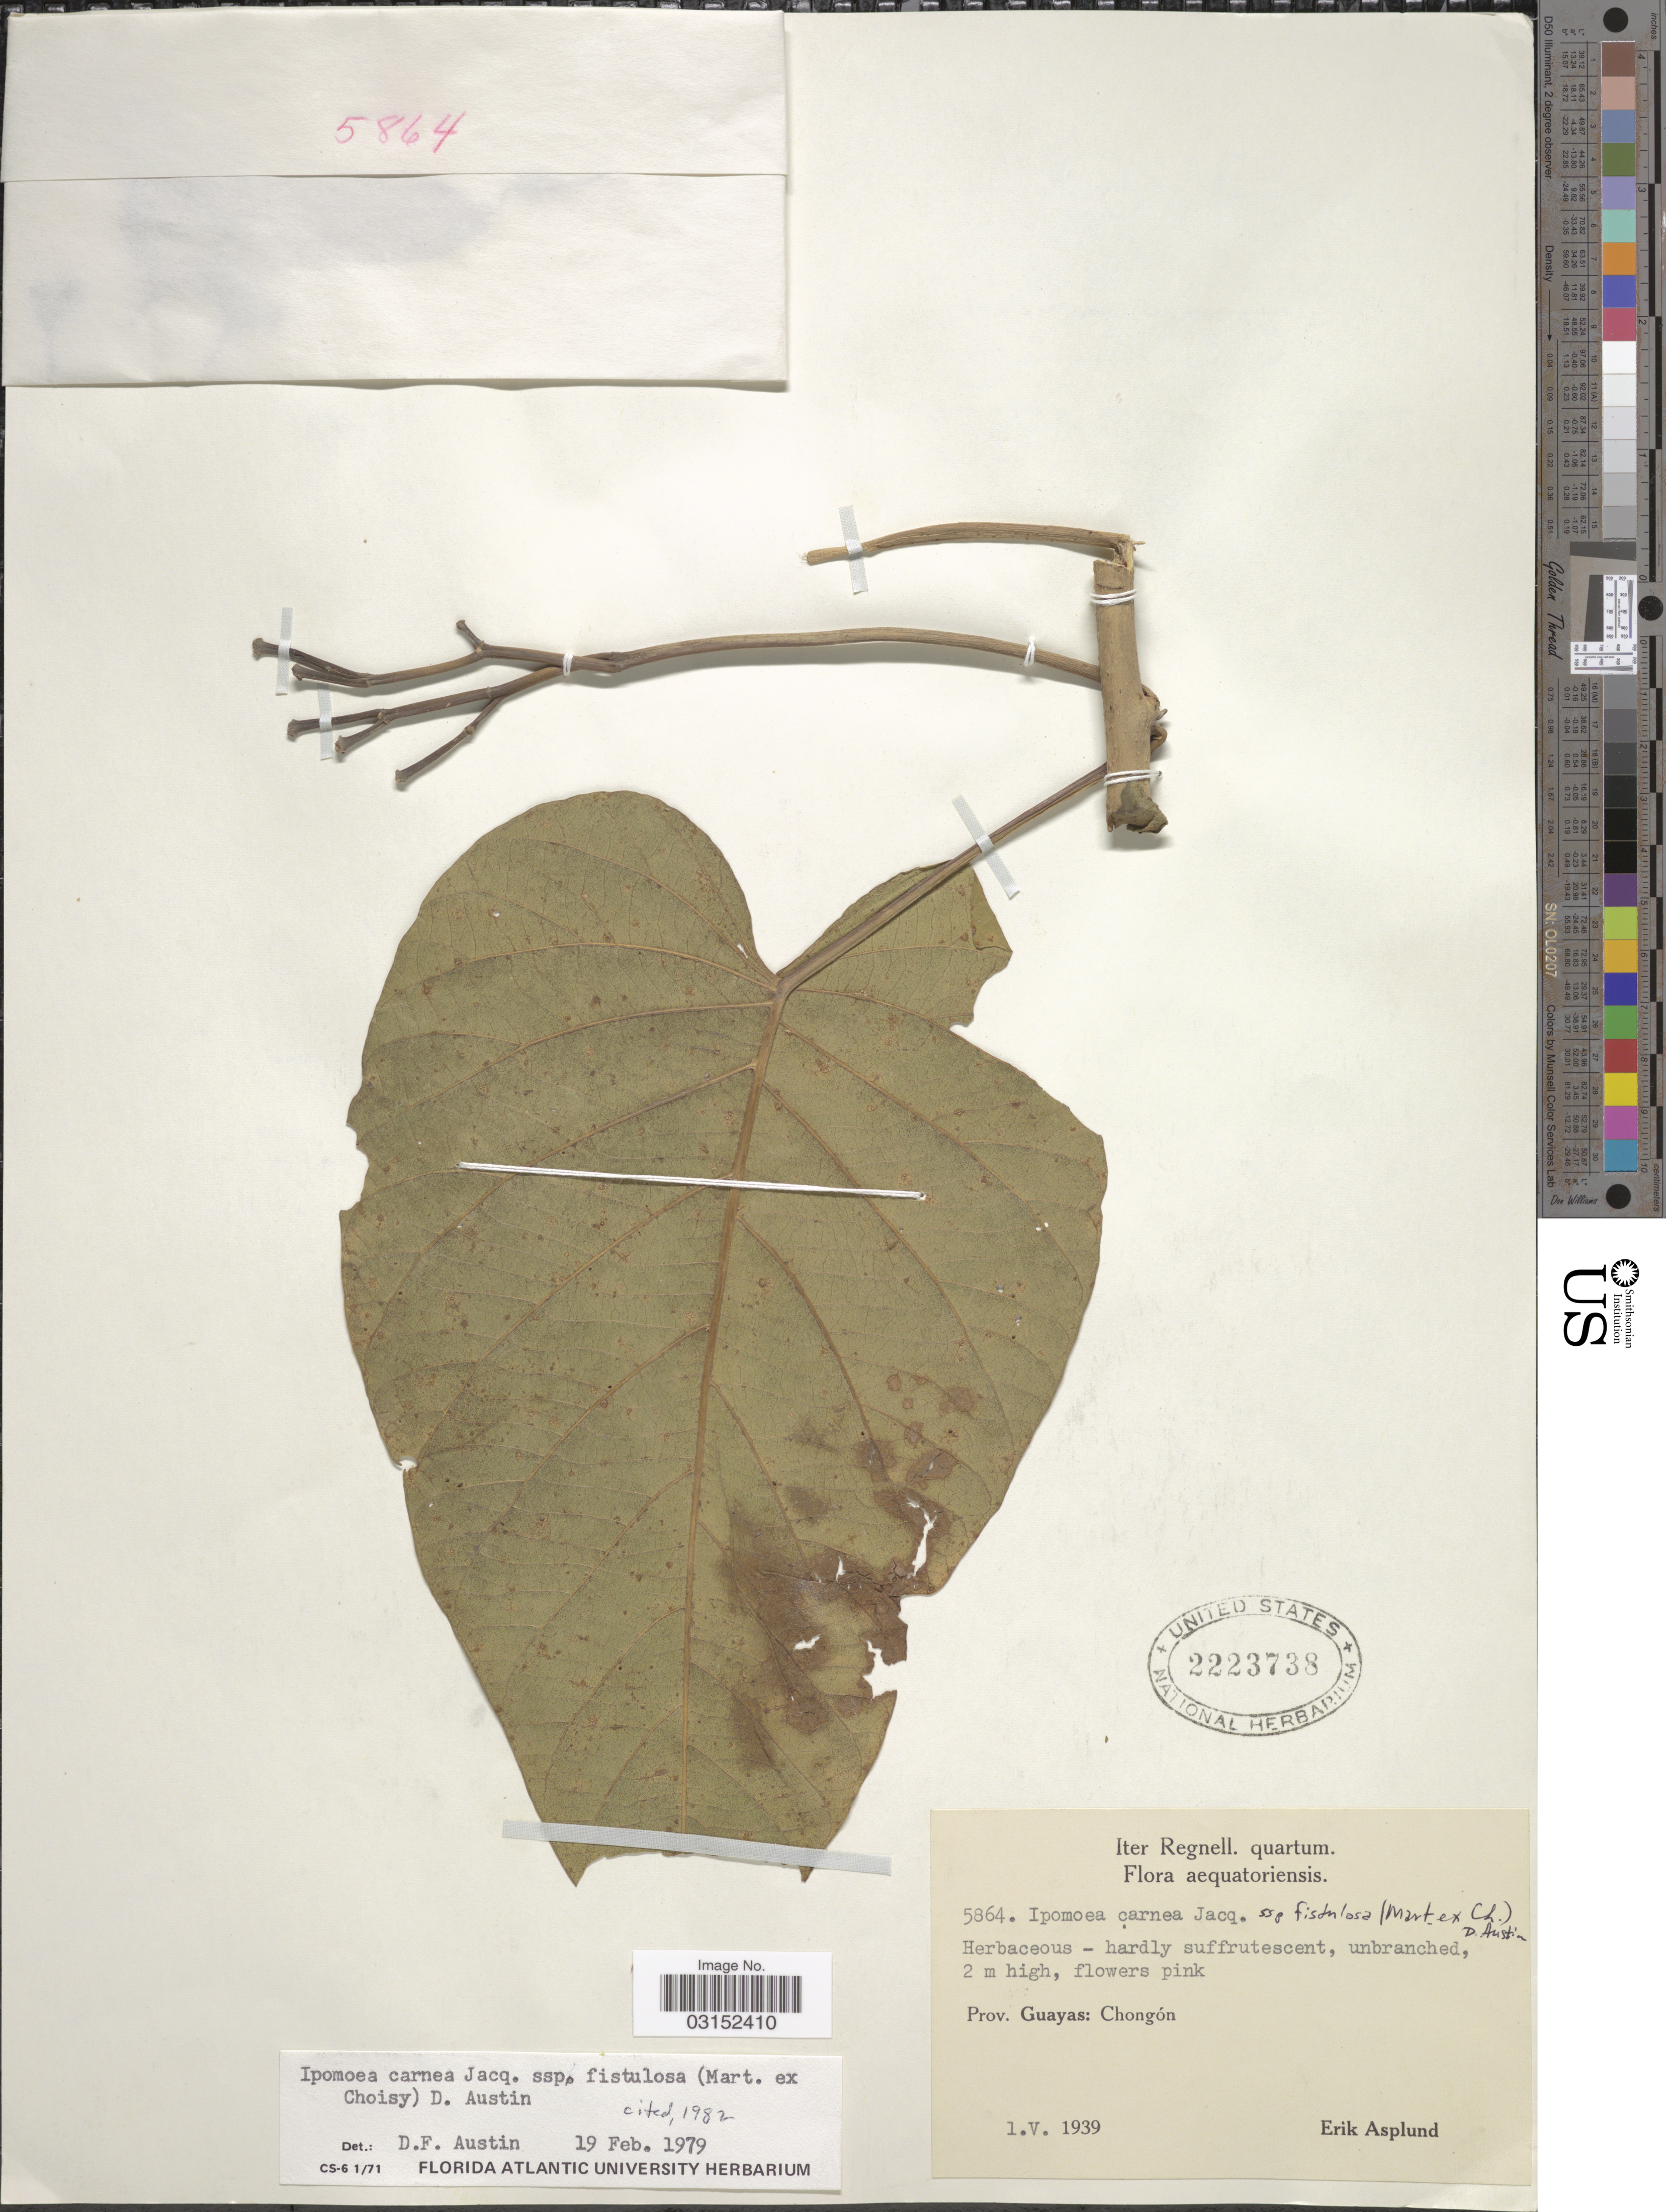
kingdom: Plantae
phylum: Tracheophyta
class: Magnoliopsida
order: Solanales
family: Convolvulaceae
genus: Ipomoea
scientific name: Ipomoea carnea subsp. fistulosa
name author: (Mart. ex Choisy) D.F. Austin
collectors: E. Asplund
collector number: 5864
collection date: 1939-05-01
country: Ecuador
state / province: Guayas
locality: Prov. Guayas: Chongón.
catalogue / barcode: US 2223738